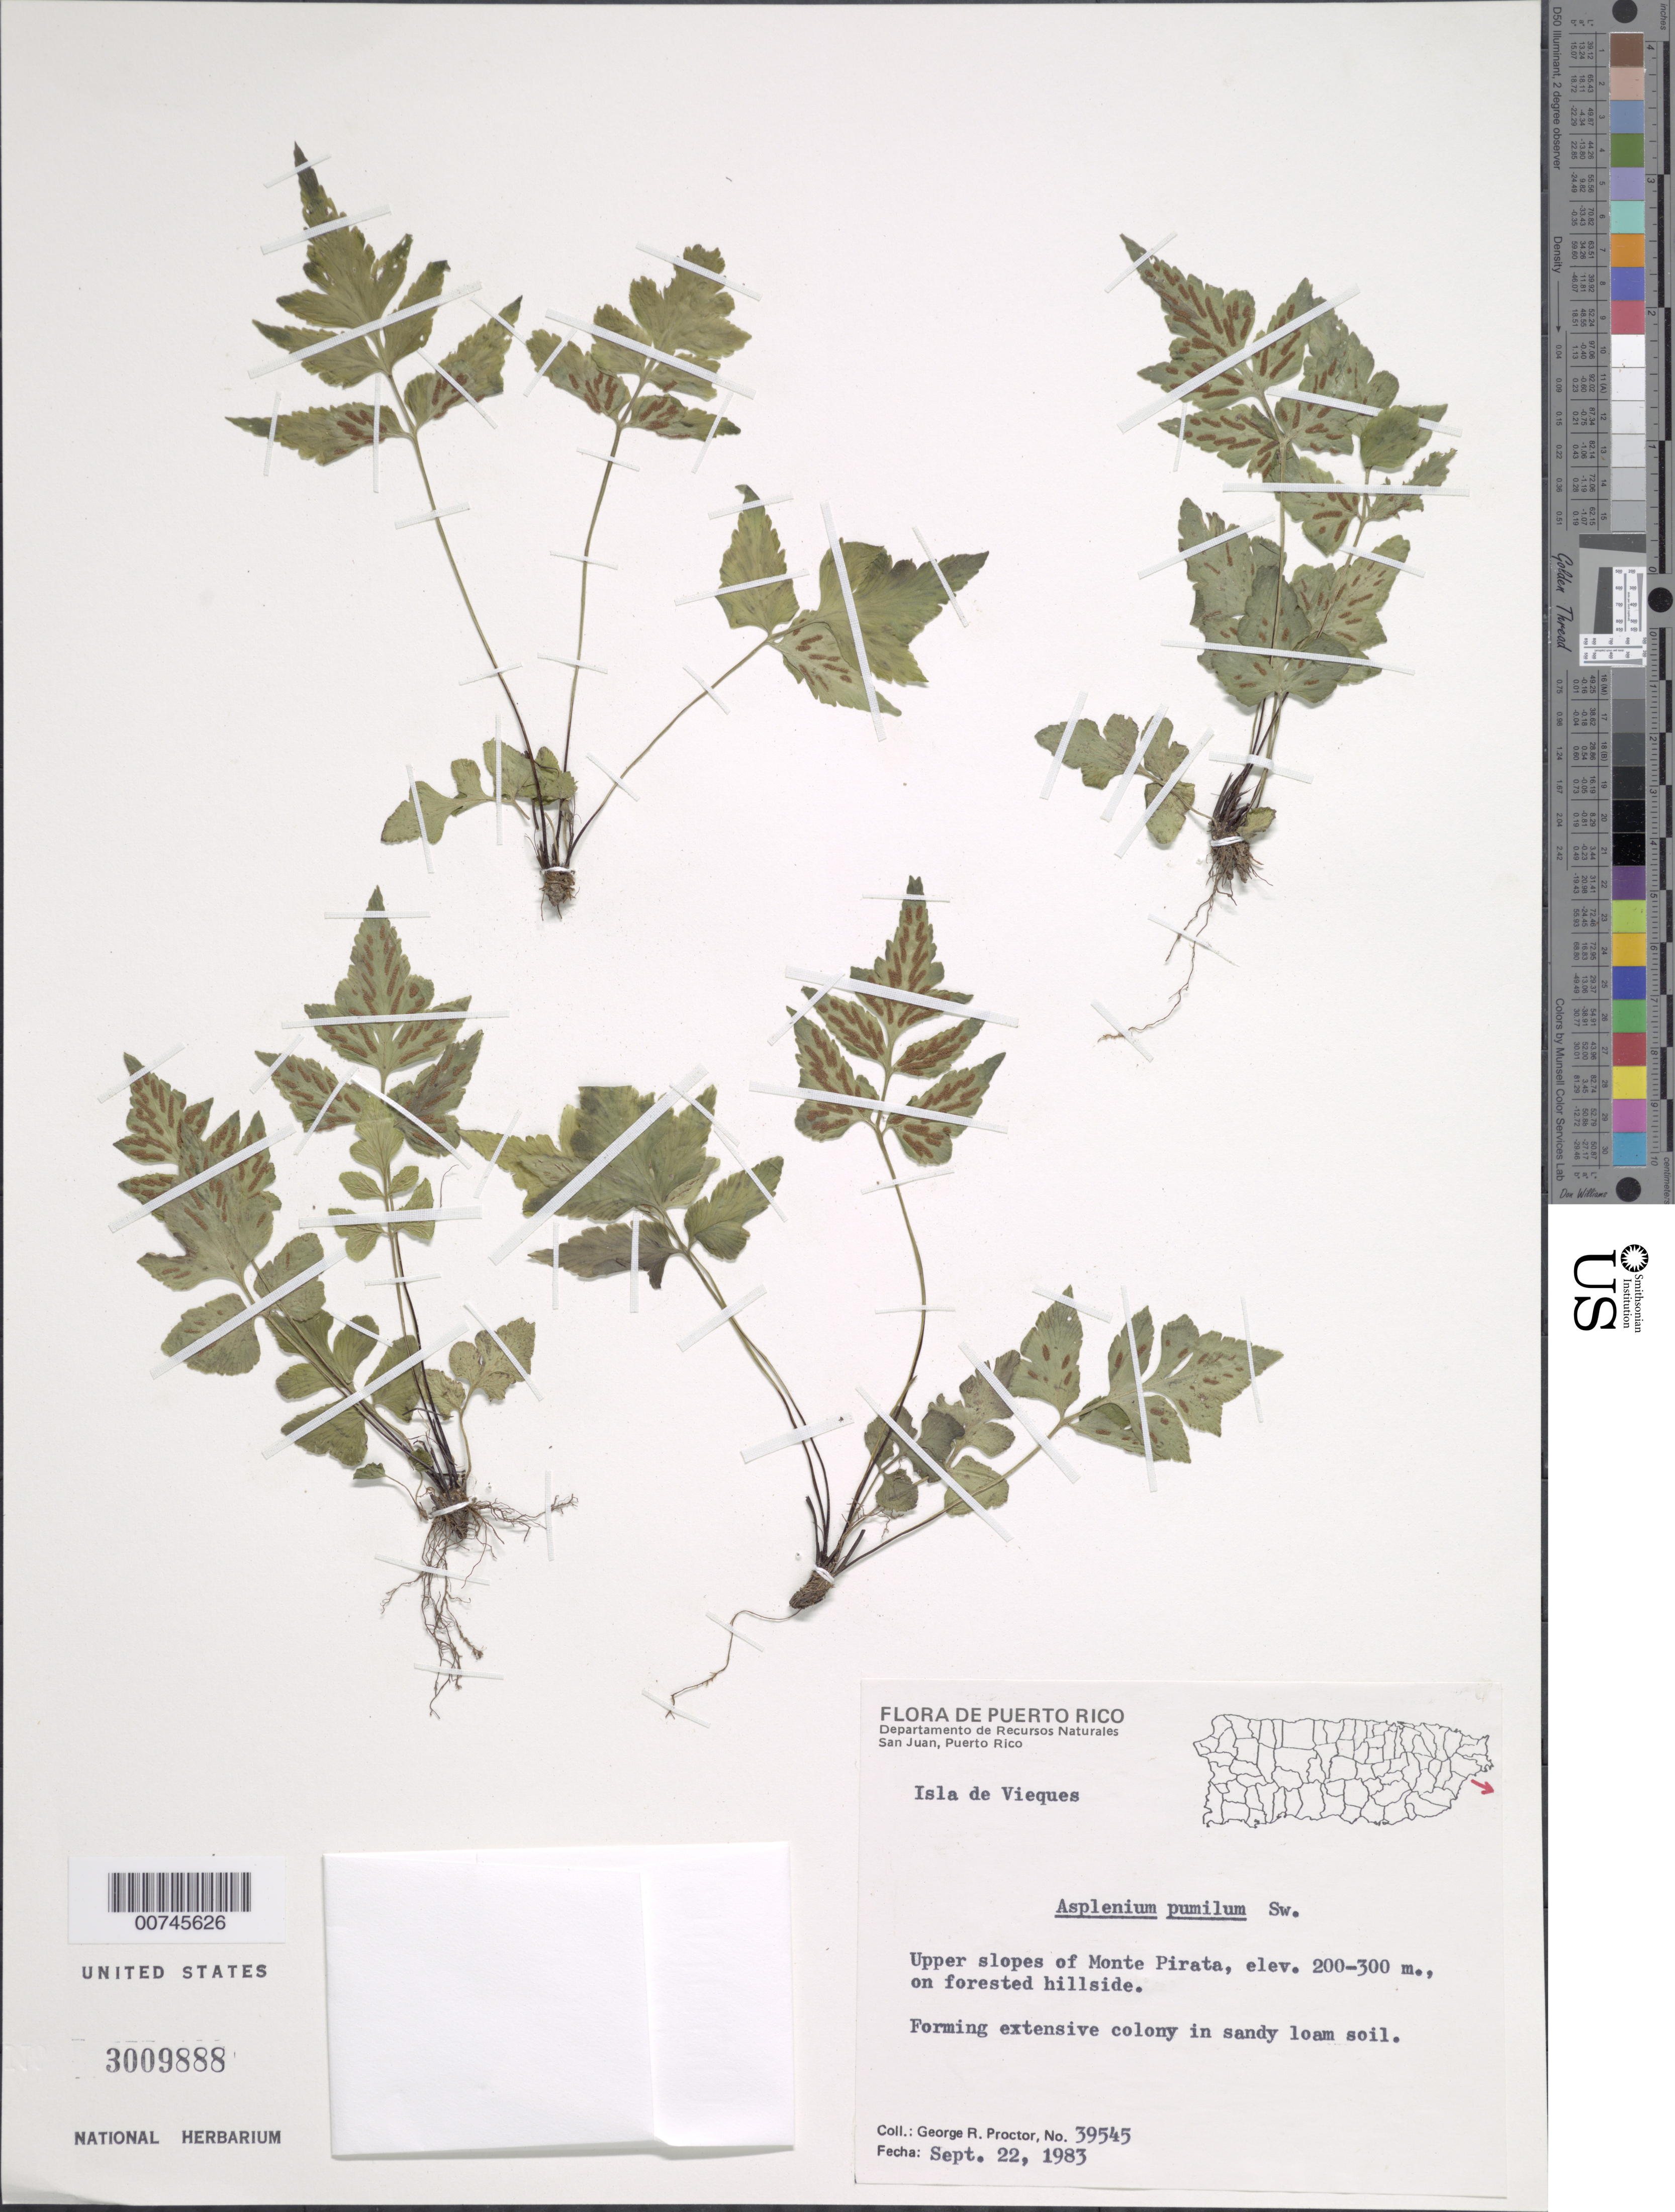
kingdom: Plantae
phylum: Tracheophyta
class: Polypodiopsida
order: Polypodiales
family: Aspleniaceae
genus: Asplenium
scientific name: Asplenium pumilum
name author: Sw.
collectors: G. R. Proctor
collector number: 39545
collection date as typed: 22 Sep 1983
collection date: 1983-09-22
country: Puerto Rico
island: Vieques I.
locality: Uper slopes of Monte Pirata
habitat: On forested hilside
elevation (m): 200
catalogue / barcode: US 3009888